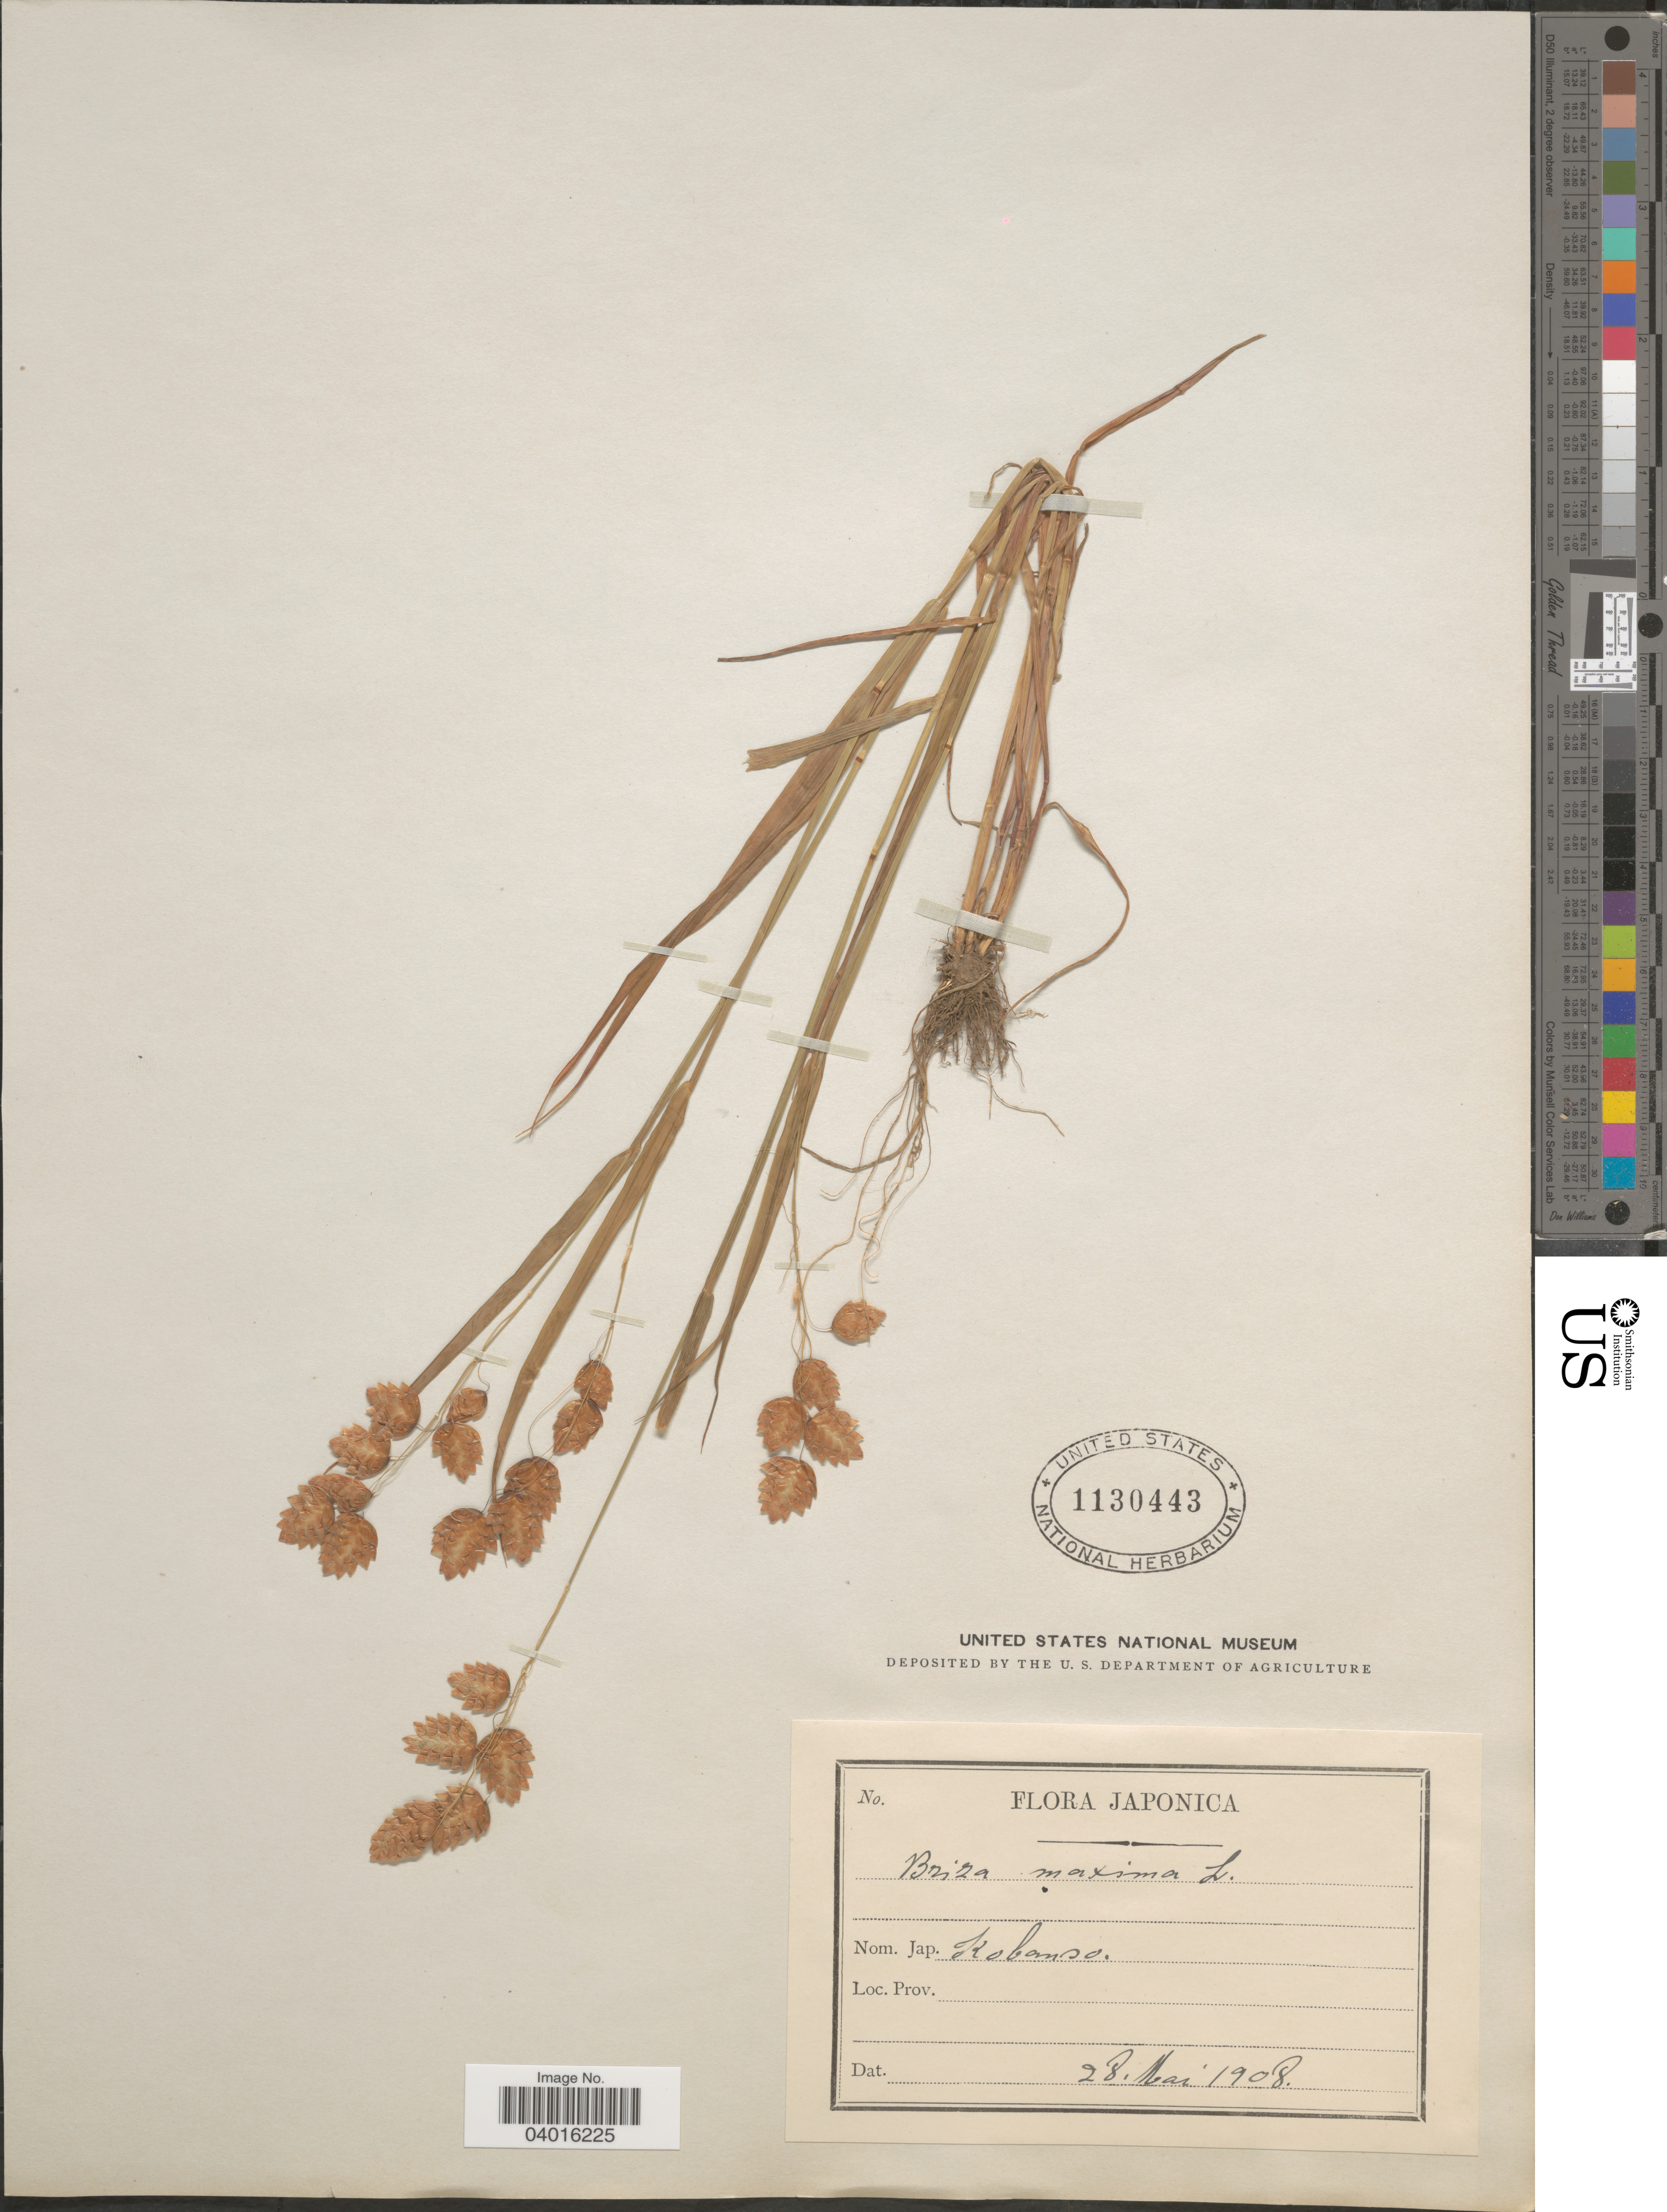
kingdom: Plantae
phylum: Tracheophyta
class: Liliopsida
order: Poales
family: Poaceae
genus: Briza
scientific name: Briza maxima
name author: L.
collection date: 1908-05-28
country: Japan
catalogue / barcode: US 1130443